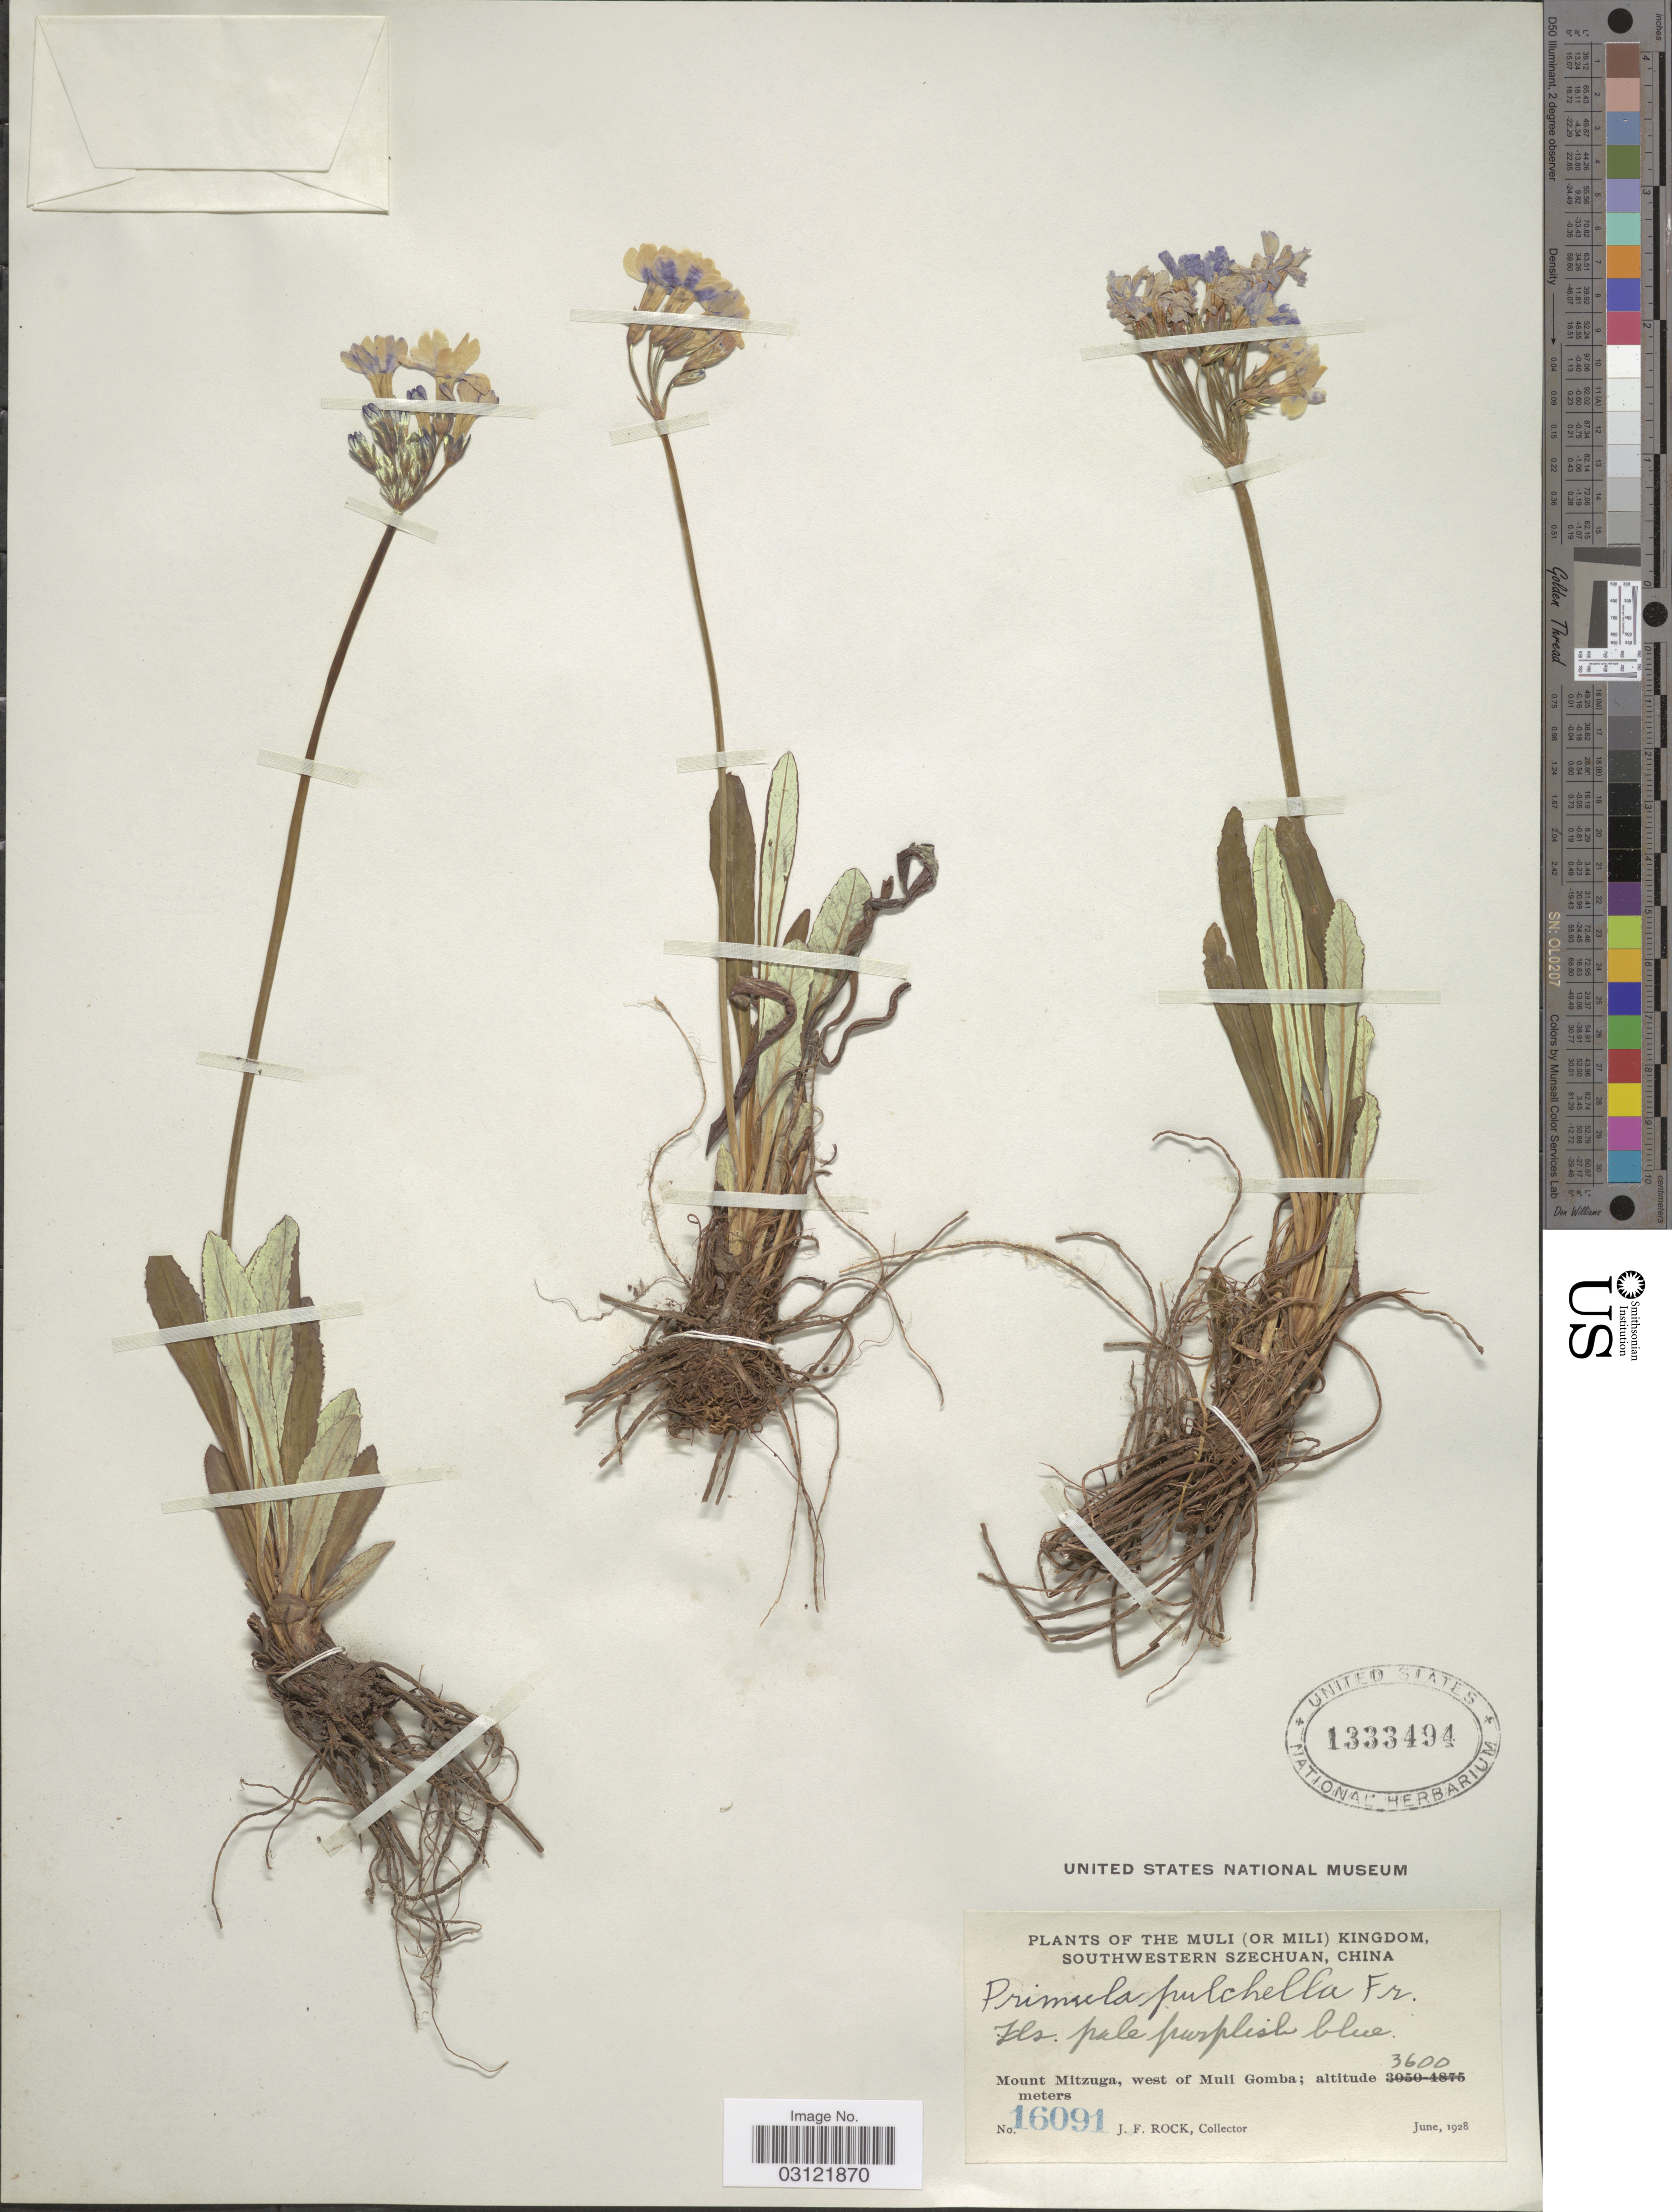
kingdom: Plantae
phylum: Tracheophyta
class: Magnoliopsida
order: Ericales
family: Primulaceae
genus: Primula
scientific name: Primula pulchella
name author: Franch.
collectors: J. Rock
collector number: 16091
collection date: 1928-06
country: China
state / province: Sichuan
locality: The Muli (or Mili) Kingdom, Southwestern Szechwan. Mount Mitzuga, west of Muli Gomba.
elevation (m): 3600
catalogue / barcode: US 1333494